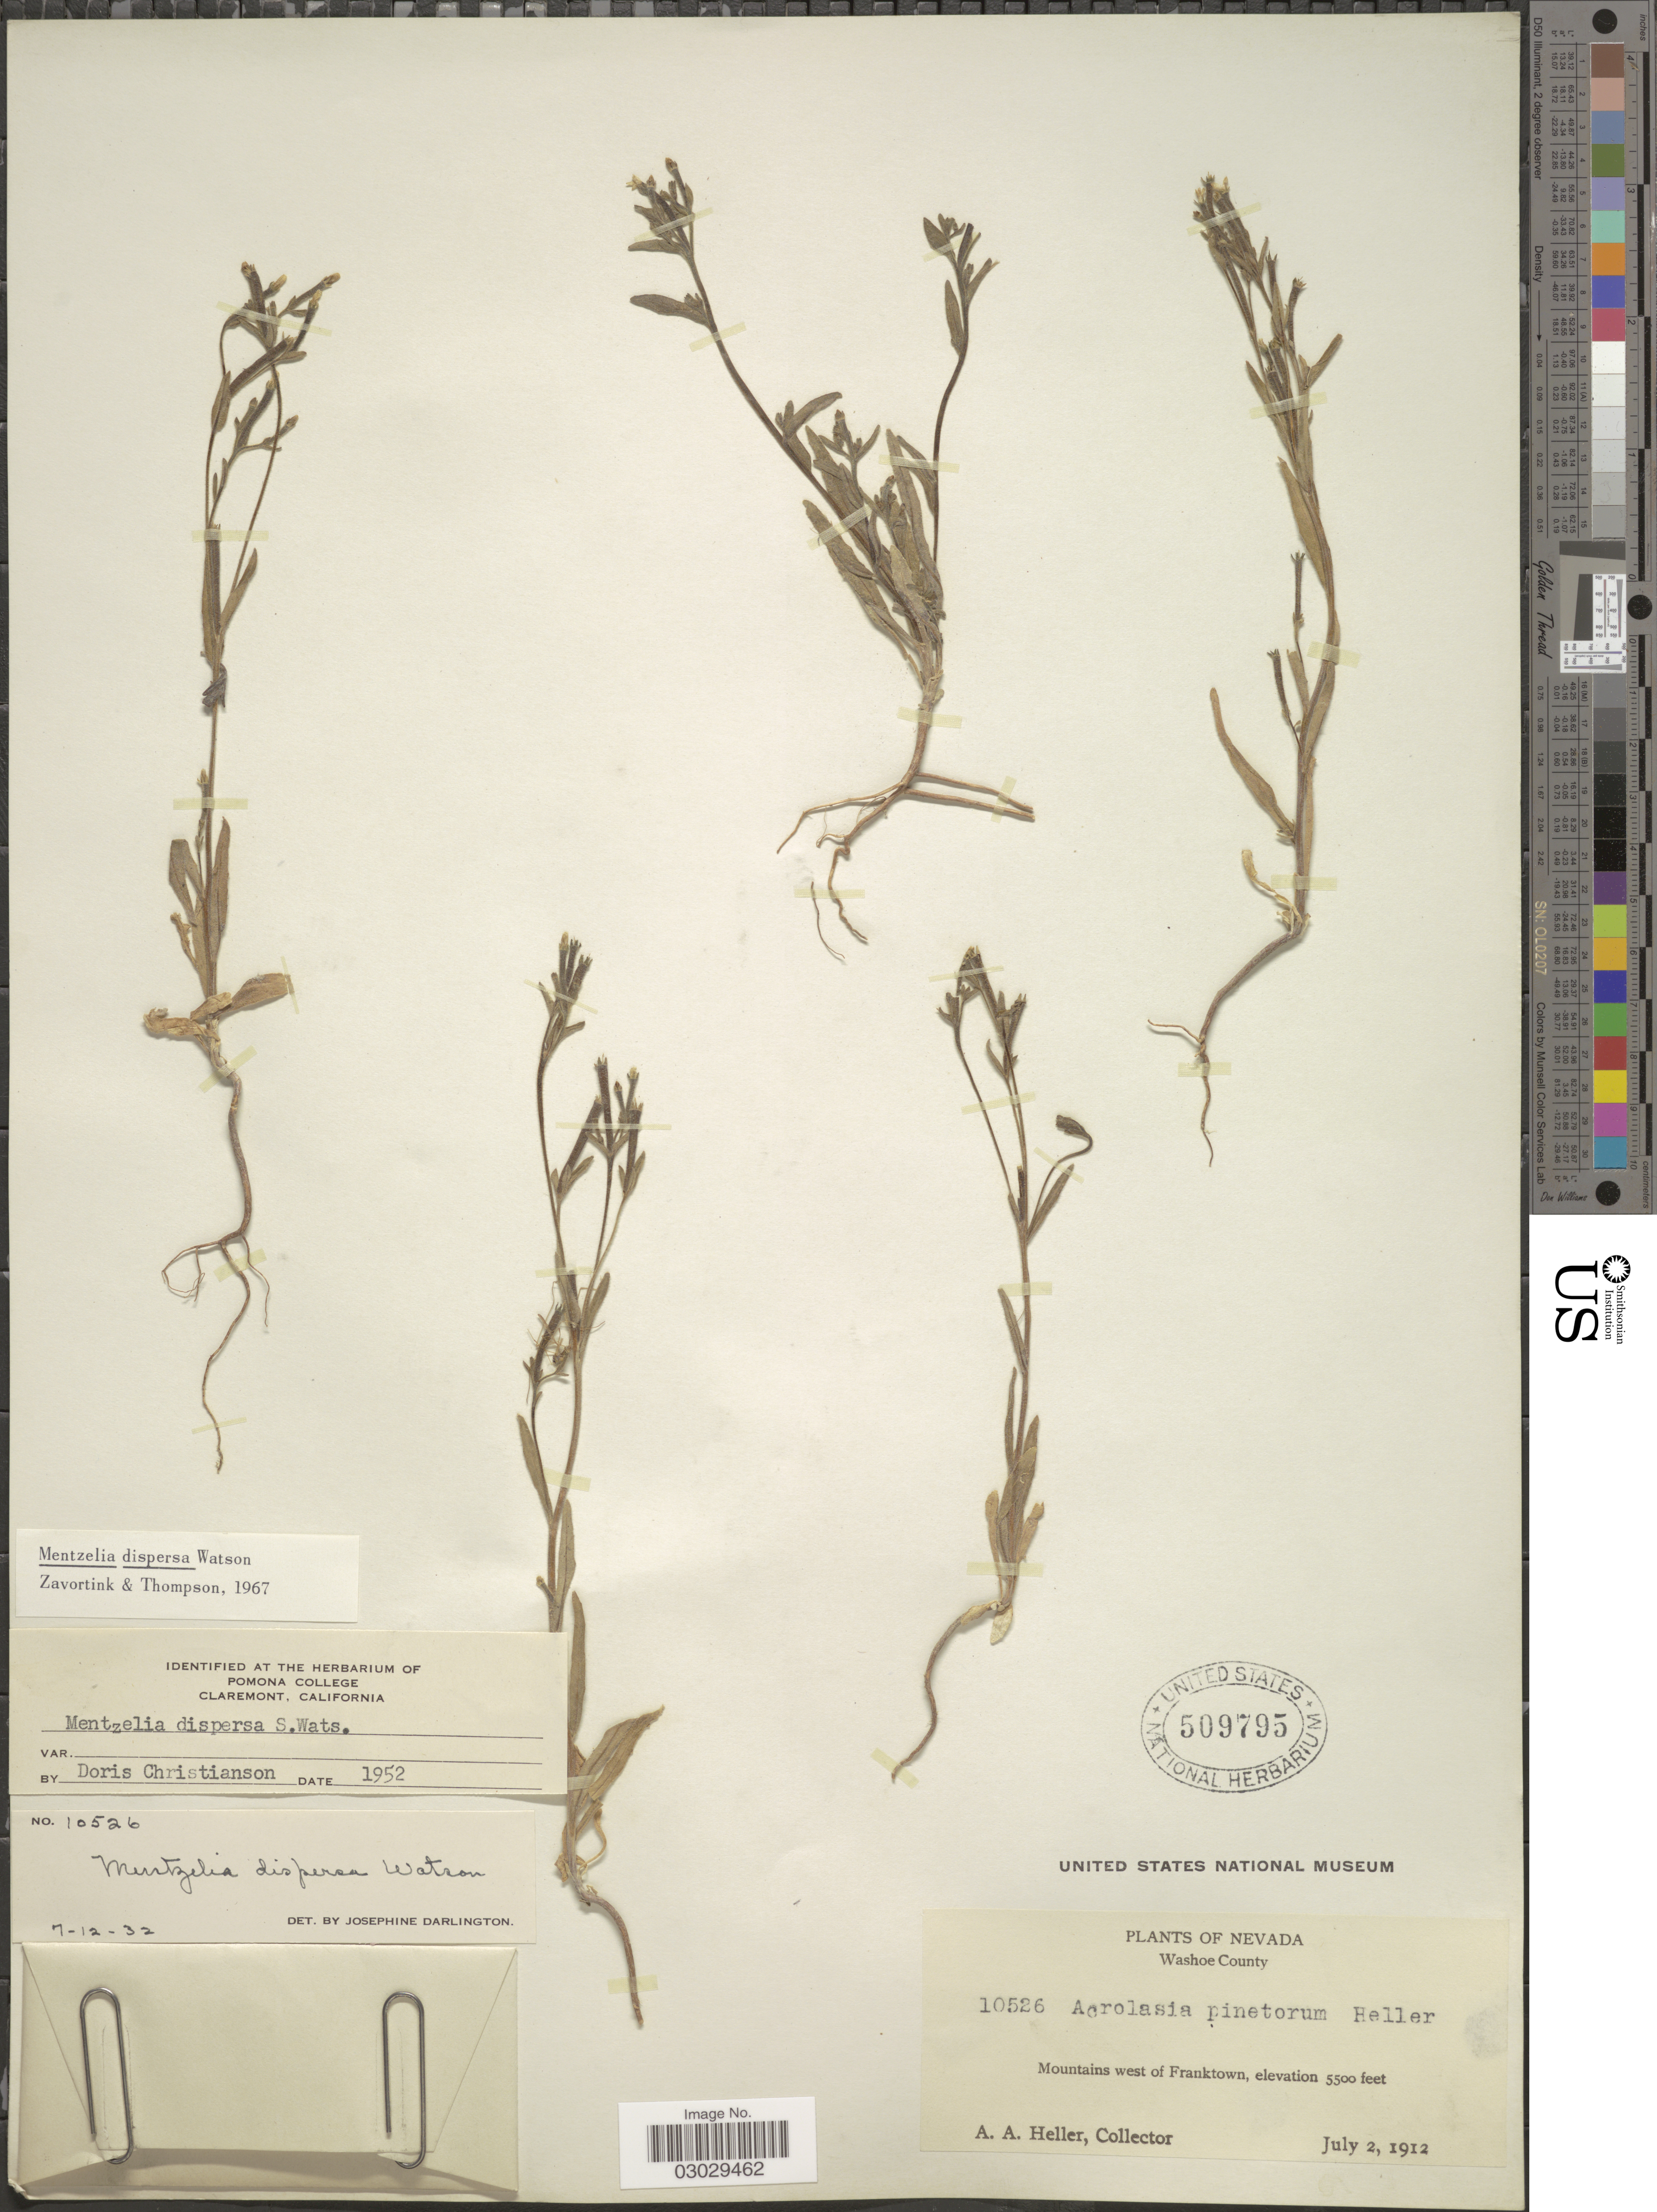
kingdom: Plantae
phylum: Tracheophyta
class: Magnoliopsida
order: Cornales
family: Loasaceae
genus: Mentzelia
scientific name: Mentzelia dispersa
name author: S. Watson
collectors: A. A. Heller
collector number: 10526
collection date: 1912-07-02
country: United States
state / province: Nevada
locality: Washoe County. Mountains west of Franktown.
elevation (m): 1676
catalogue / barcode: US 509795